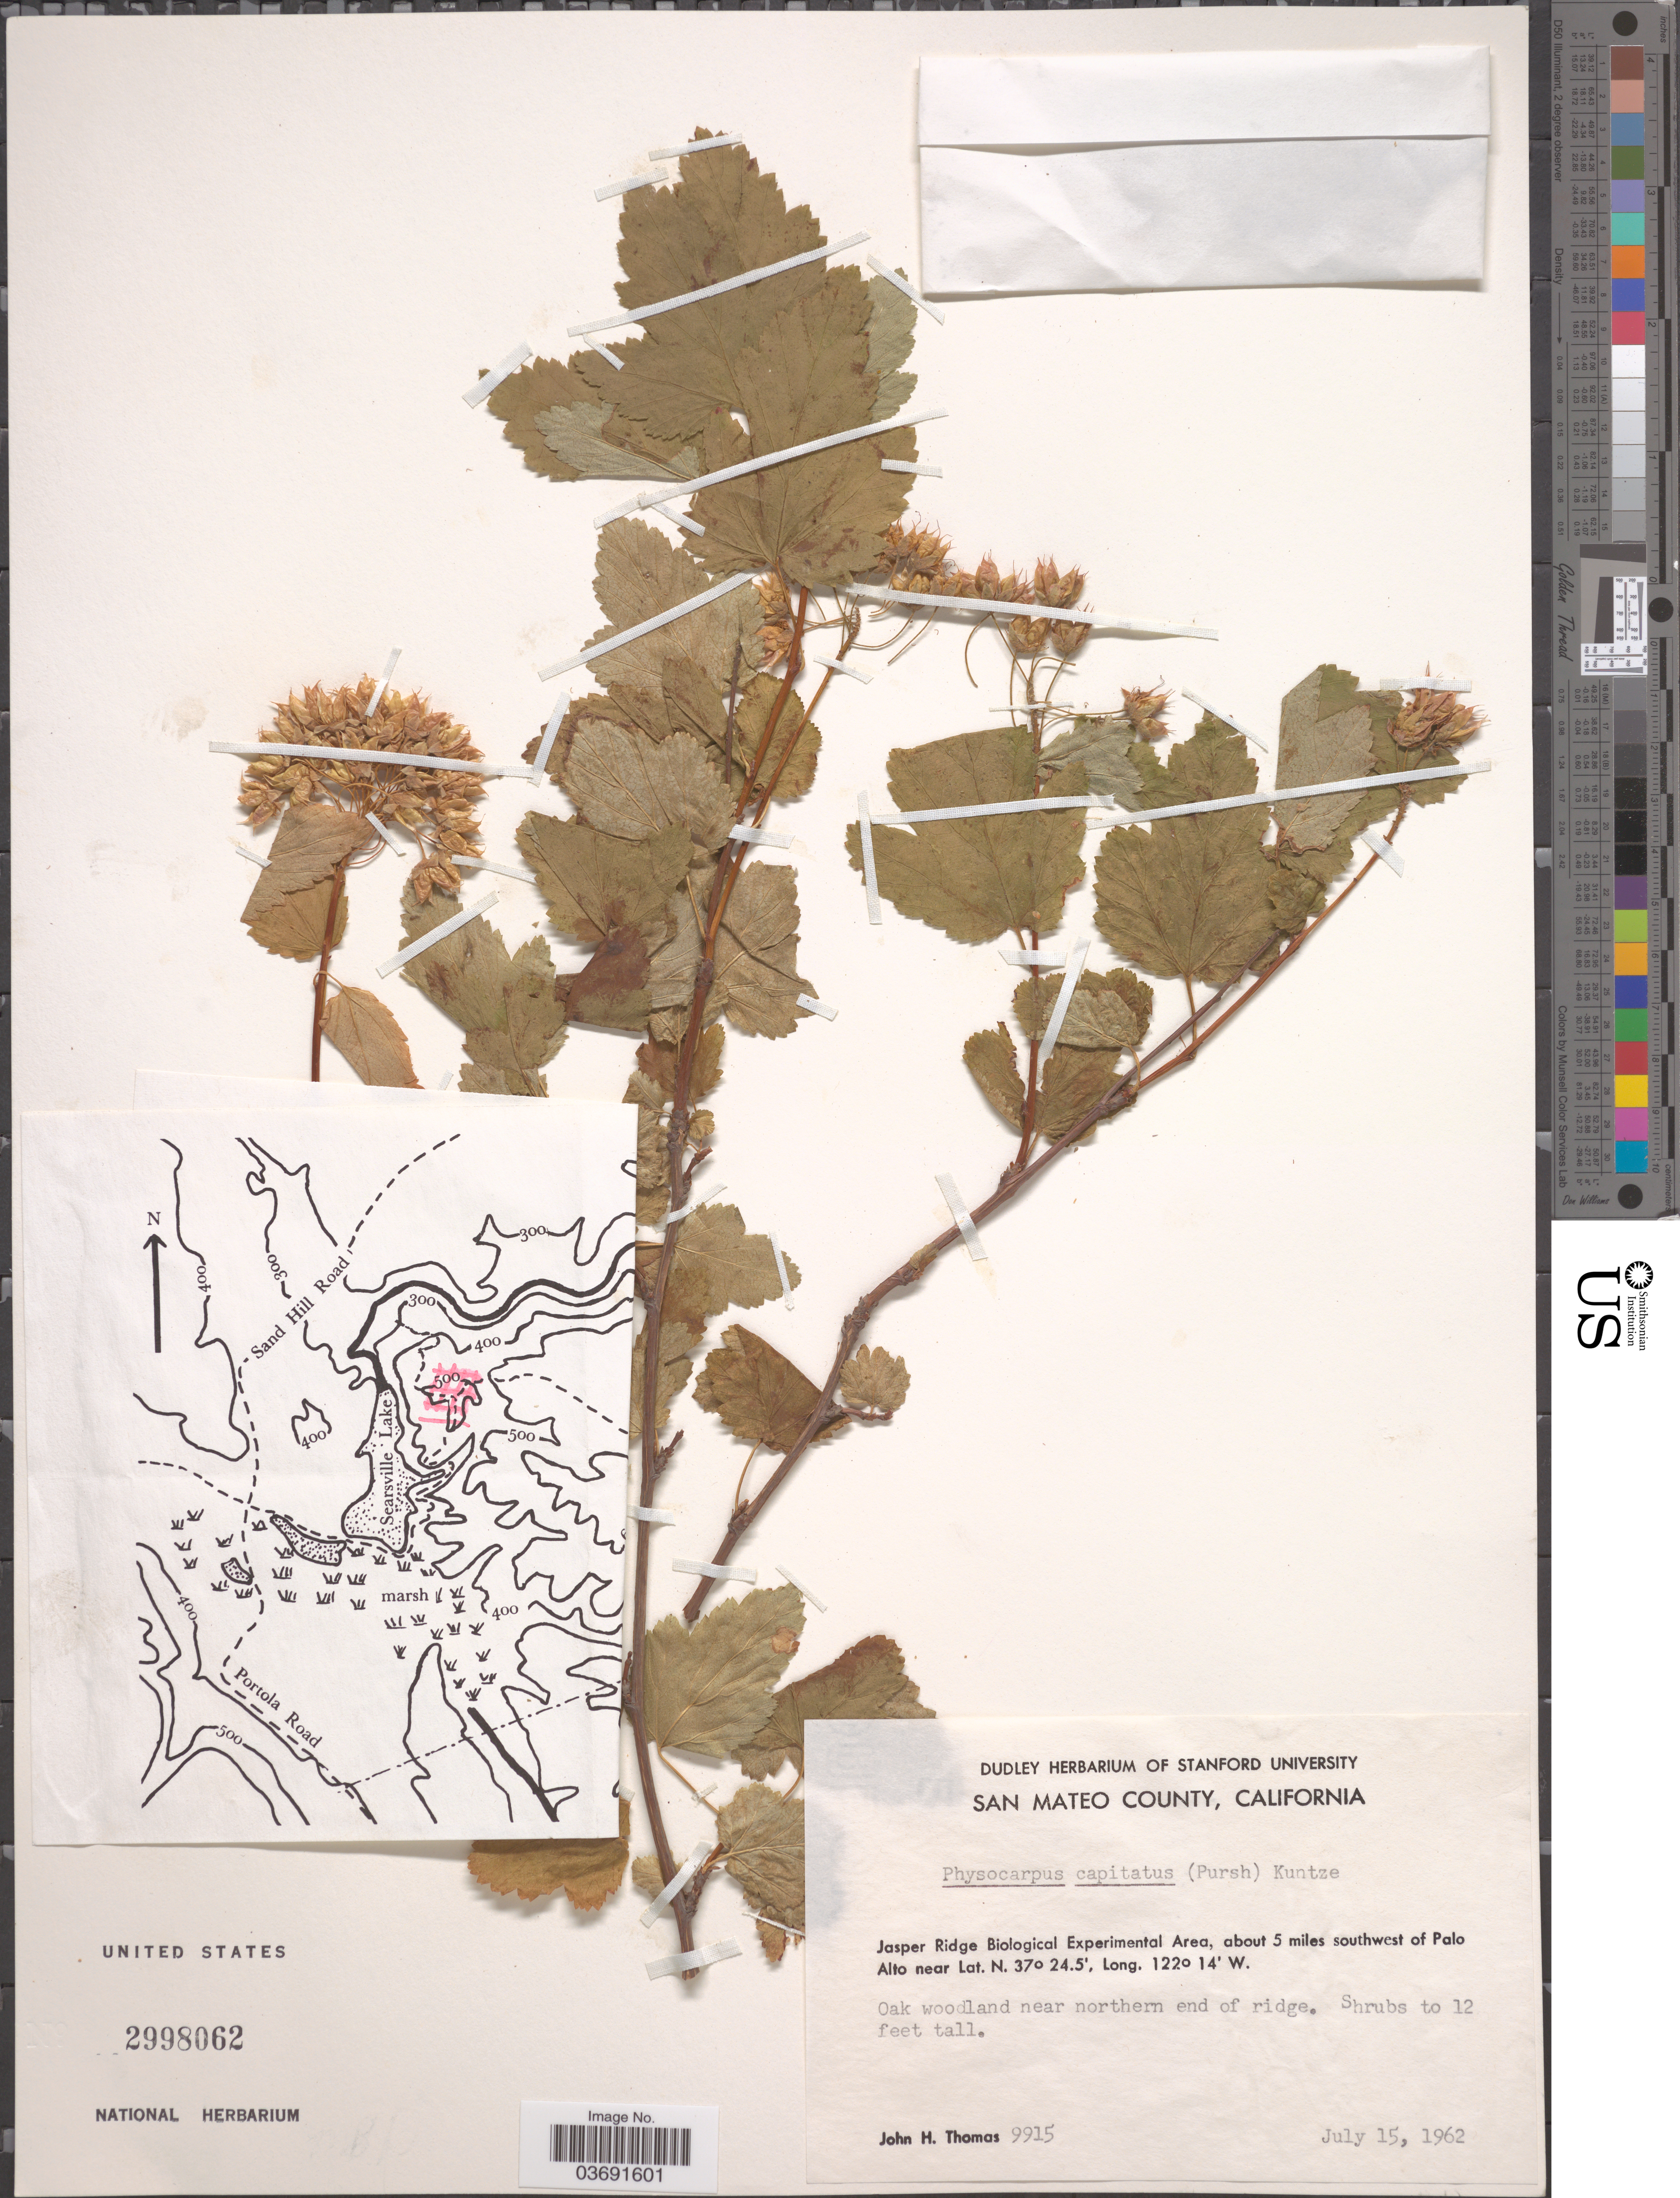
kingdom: Plantae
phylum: Tracheophyta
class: Magnoliopsida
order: Rosales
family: Rosaceae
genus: Physocarpus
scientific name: Physocarpus capitatus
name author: (Pursh) Kuntze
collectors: J. H. Thomas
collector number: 9915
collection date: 1962-07-15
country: United States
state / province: California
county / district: San Mateo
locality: San Mateo County. Jasper Ridge Biological Experimental Area, about 5 miles southwest of Palo Alto.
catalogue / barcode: US 2998062